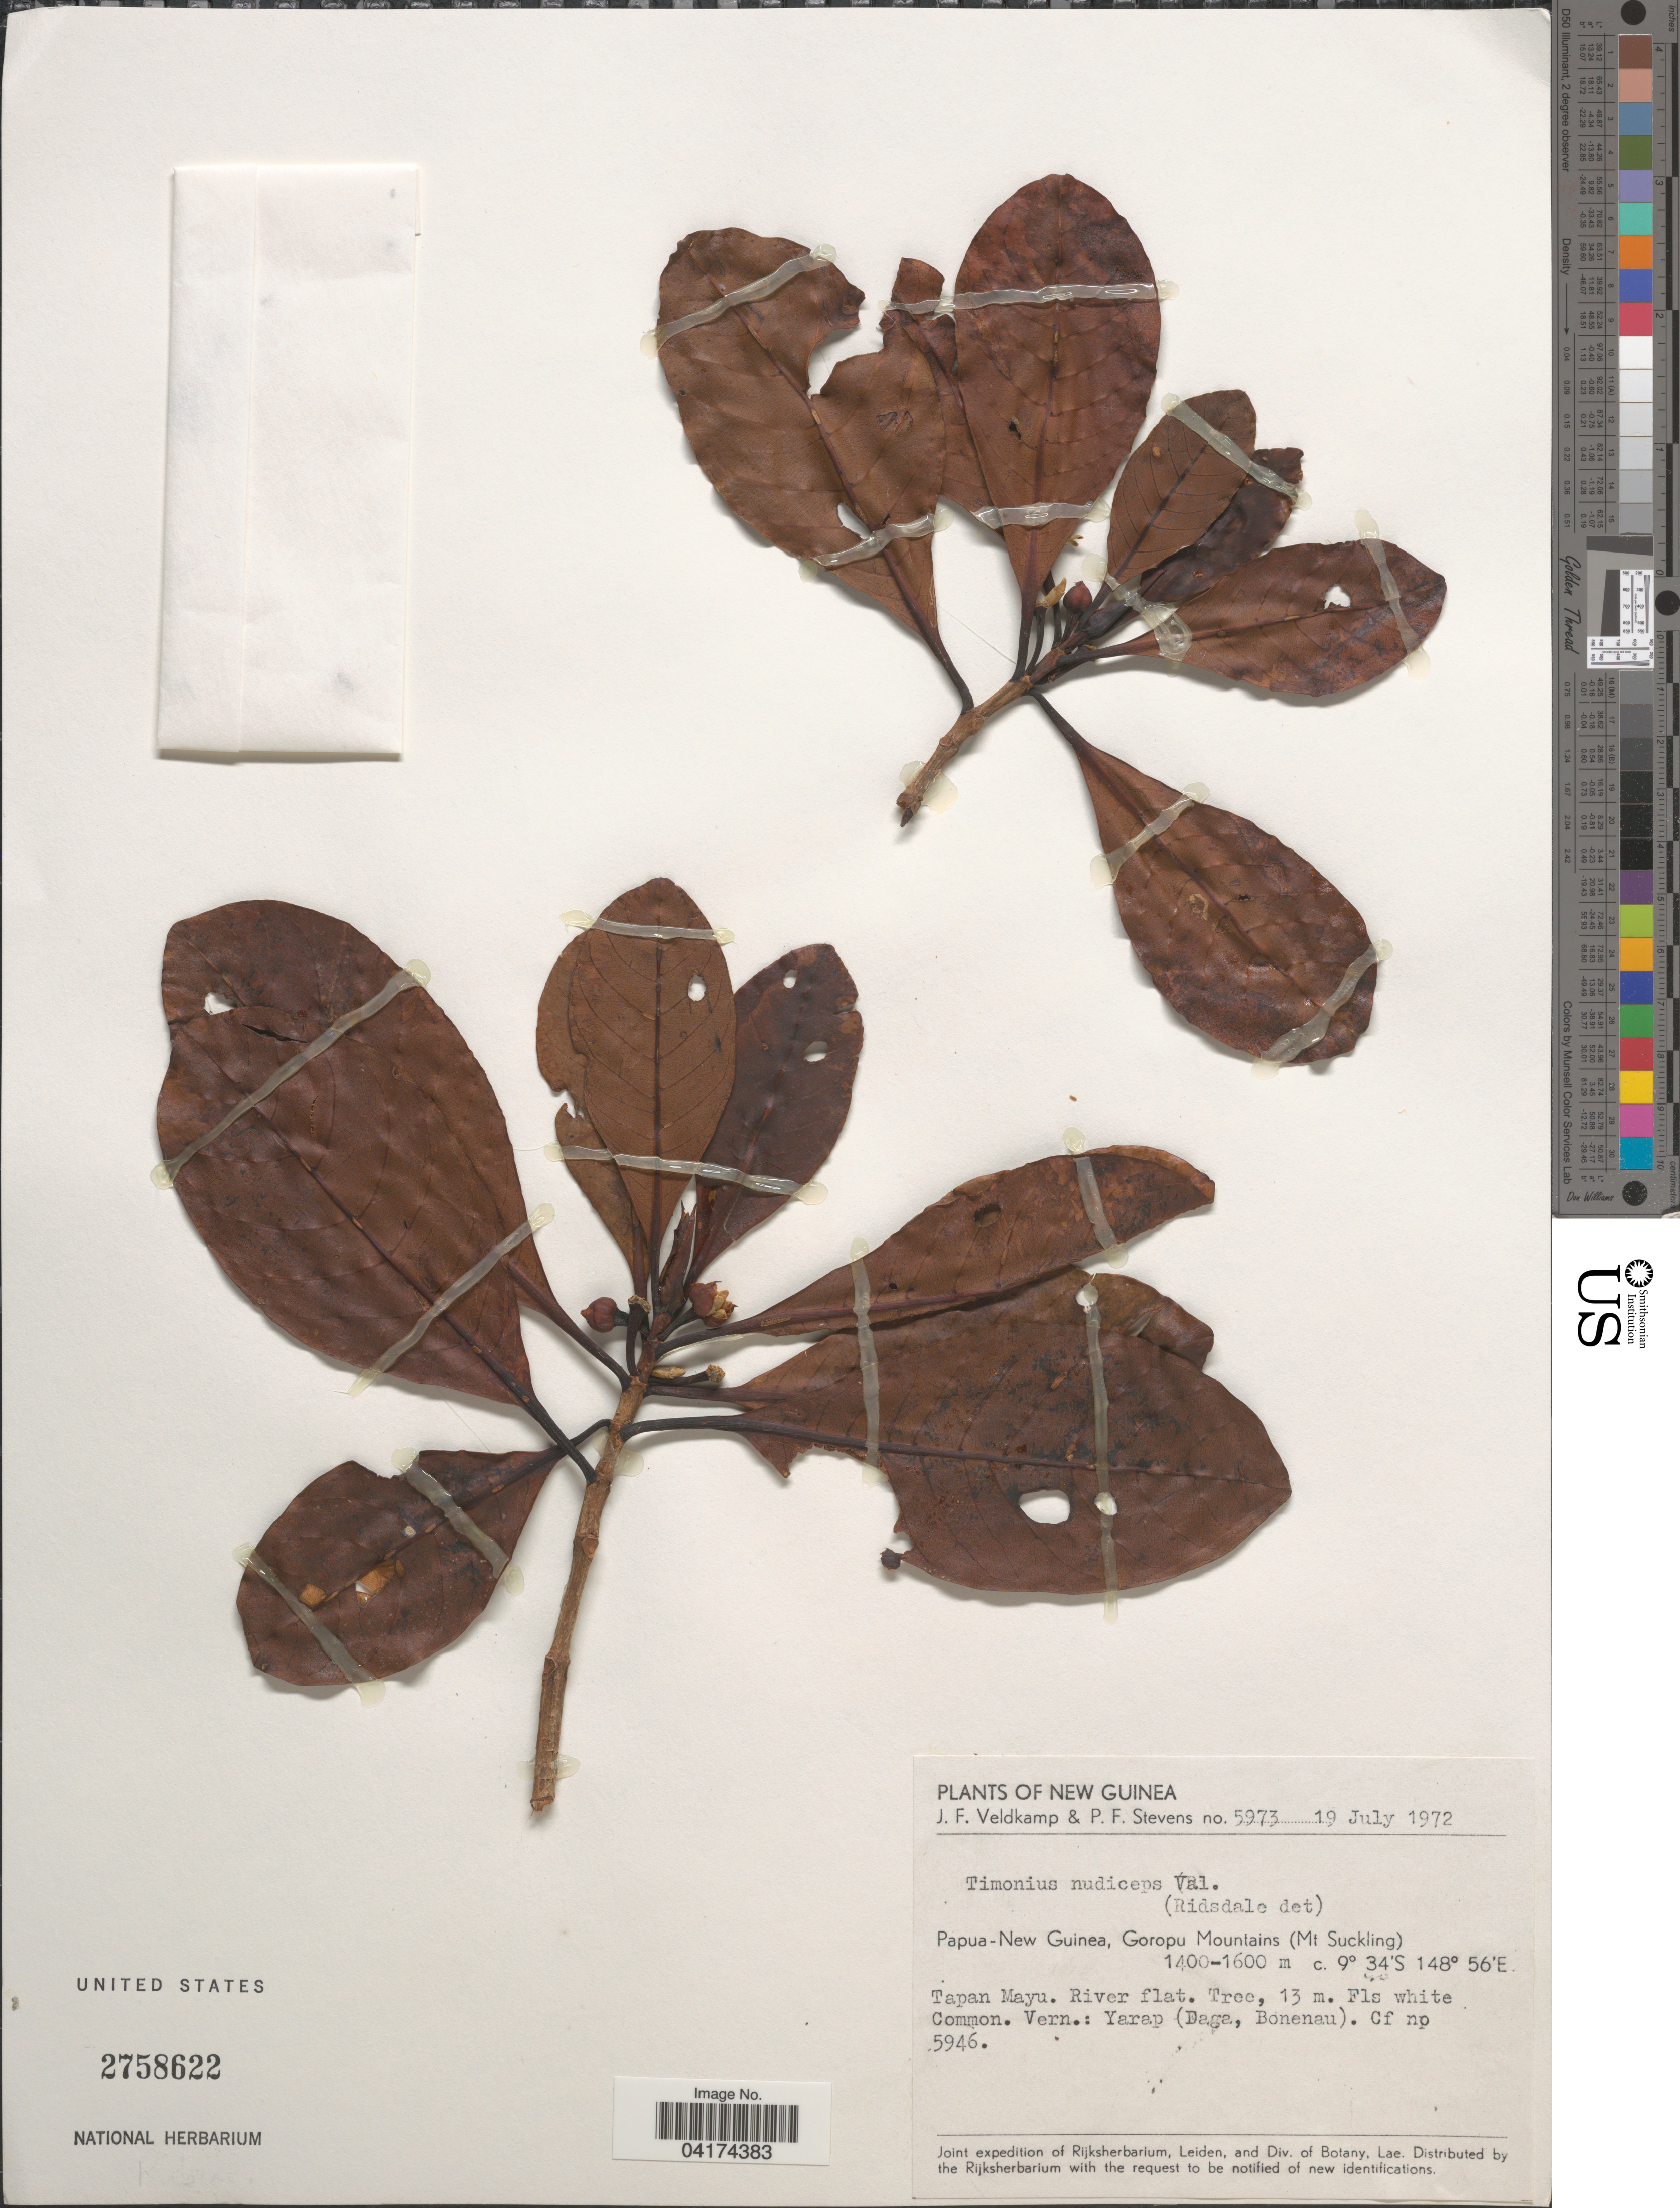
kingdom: Plantae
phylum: Tracheophyta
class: Magnoliopsida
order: Gentianales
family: Rubiaceae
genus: Timonius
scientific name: Timonius nudiceps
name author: Valeton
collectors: J. F. Veldkamp & P. F. Stevens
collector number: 5973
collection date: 1972-07-19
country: Papua New Guinea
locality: New Guinea. Papua-New Guinea, Goropu Mountains (Mt Suckling). Tapan Mayu.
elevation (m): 1400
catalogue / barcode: US 2758622